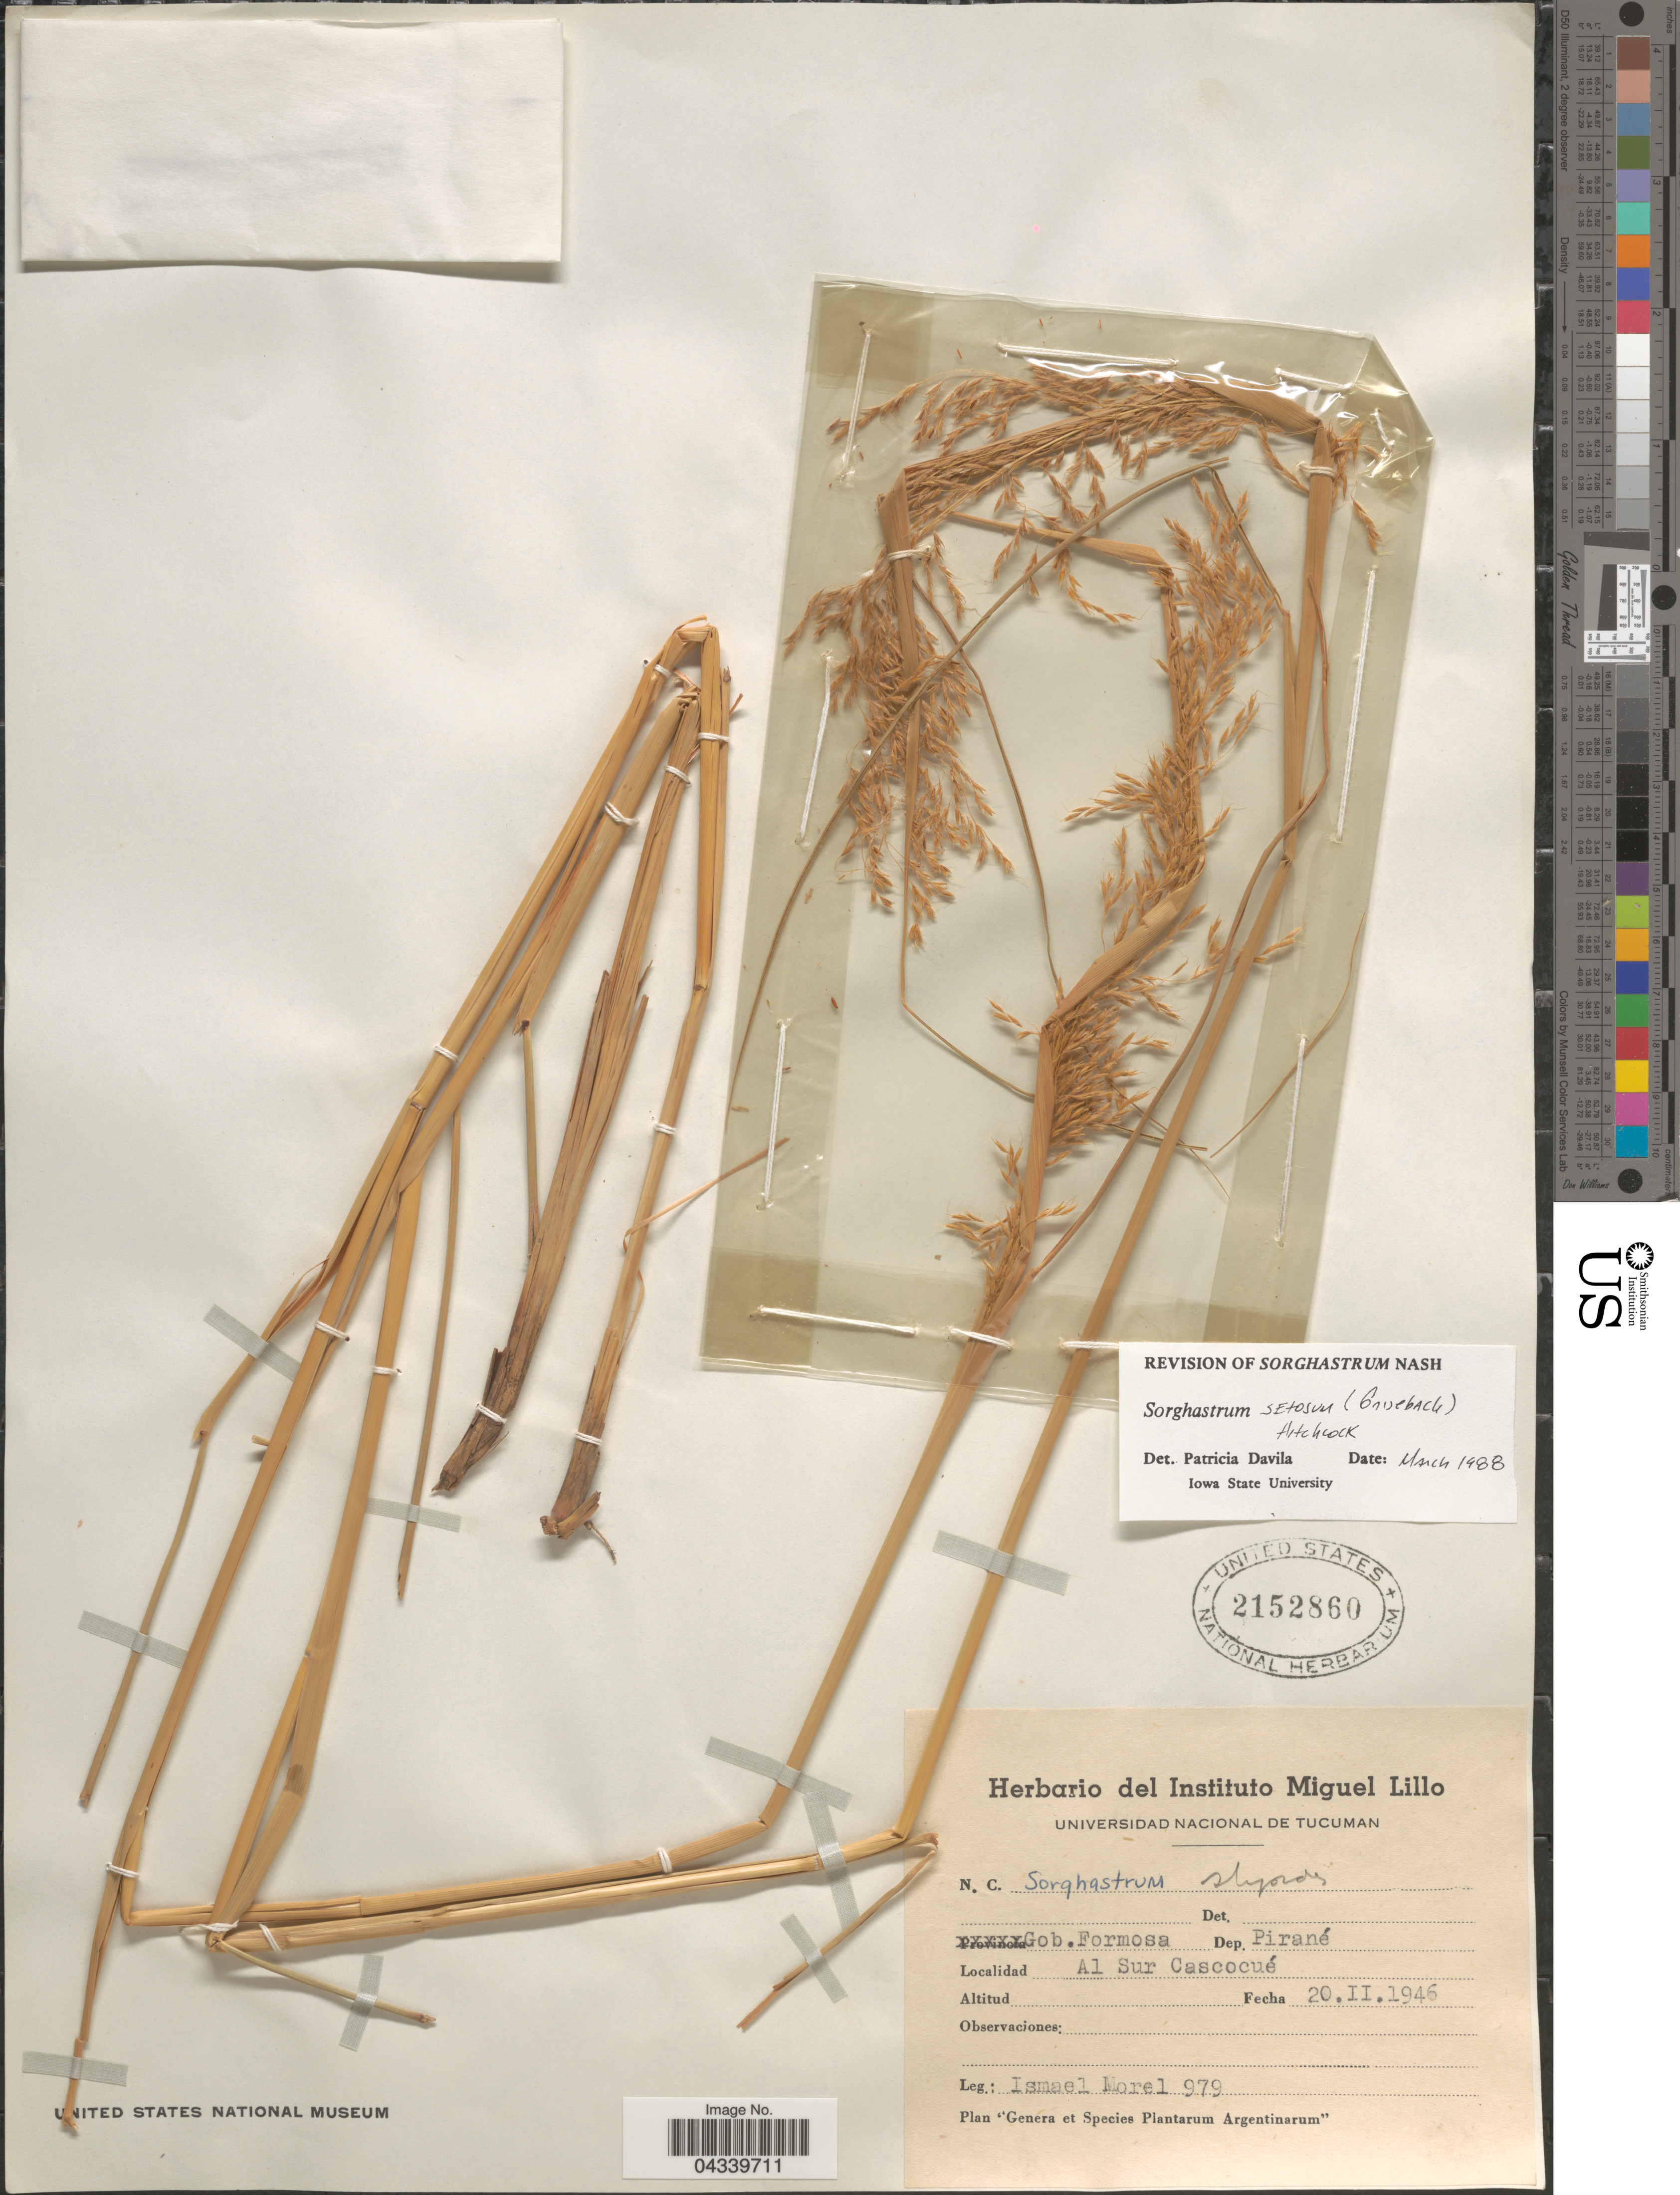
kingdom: Plantae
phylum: Tracheophyta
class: Liliopsida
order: Poales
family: Poaceae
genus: Sorghastrum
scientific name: Sorghastrum setosum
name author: (Griseb.) Hitchc.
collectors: I. Morel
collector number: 979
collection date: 1946-02-20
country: Argentina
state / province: Formosa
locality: Gob. Formosa. Dep. Pirané. Al Sur Cascocué.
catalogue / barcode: US 2152860